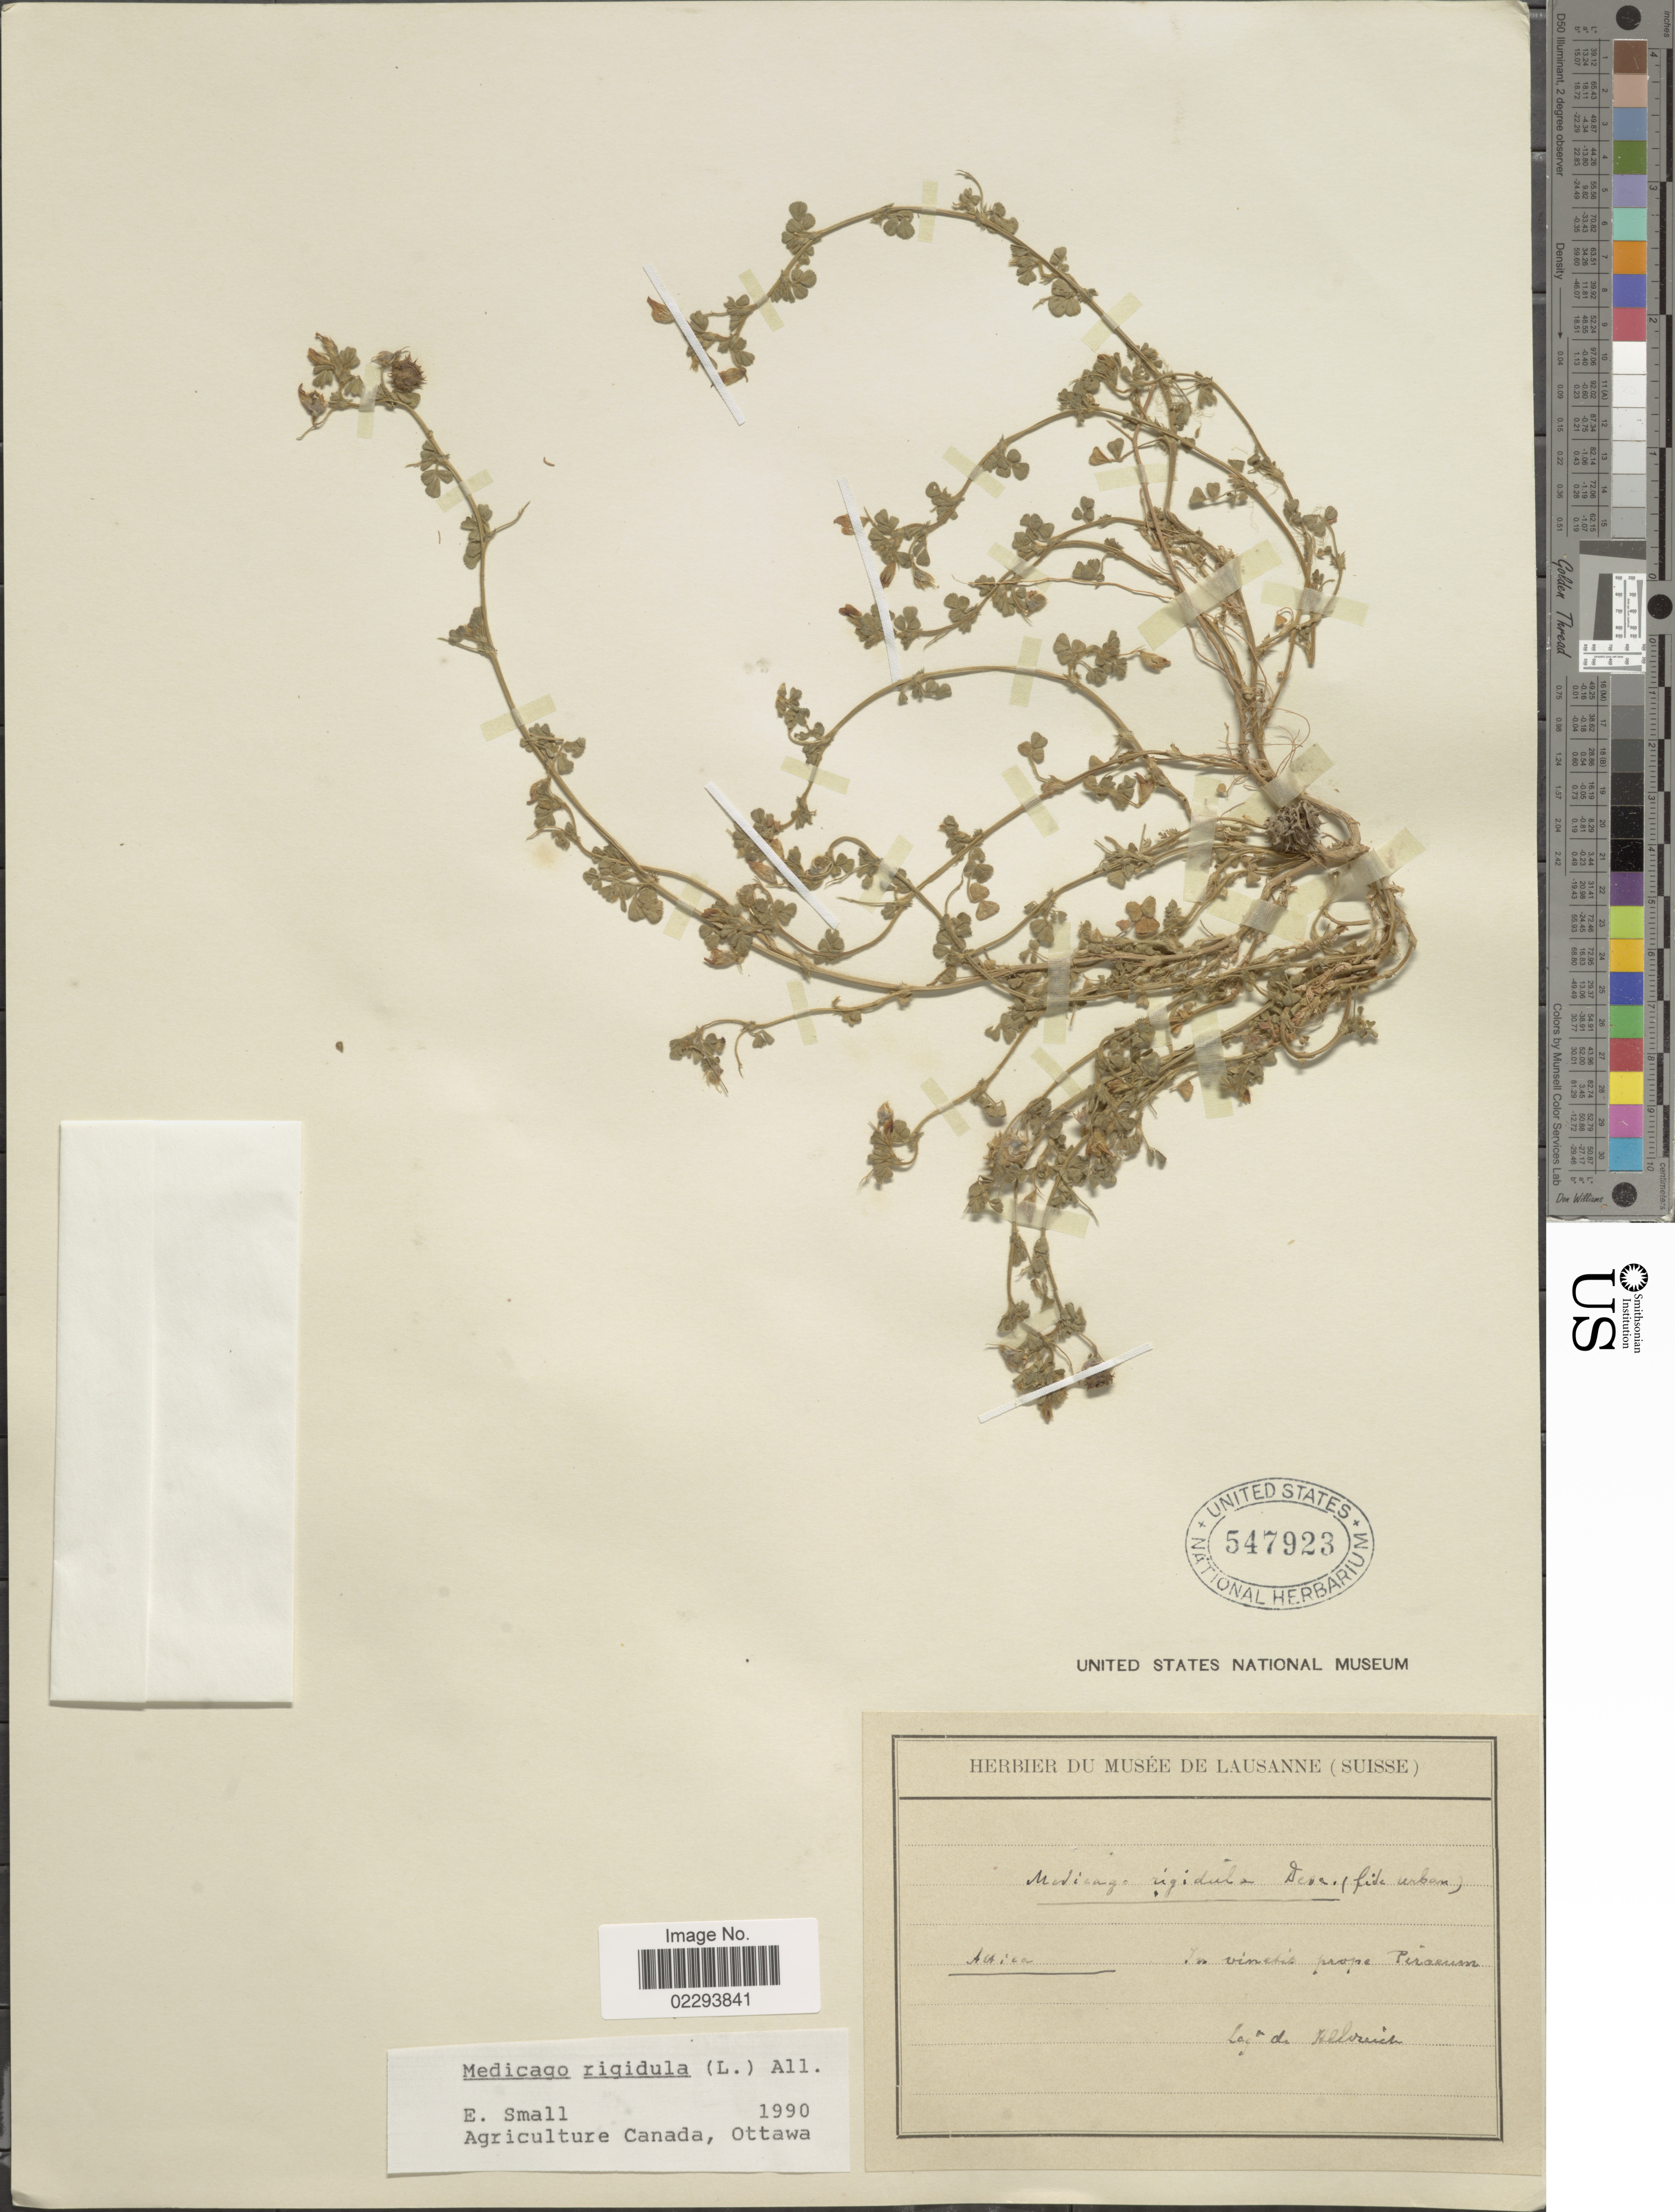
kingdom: Plantae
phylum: Tracheophyta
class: Magnoliopsida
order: Fabales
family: Fabaceae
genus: Medicago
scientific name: Medicago rigidula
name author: (L.) All.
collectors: Albreich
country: Greece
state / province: Attica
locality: Attica: In vinetis prope Piraeum.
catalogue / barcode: US 547923